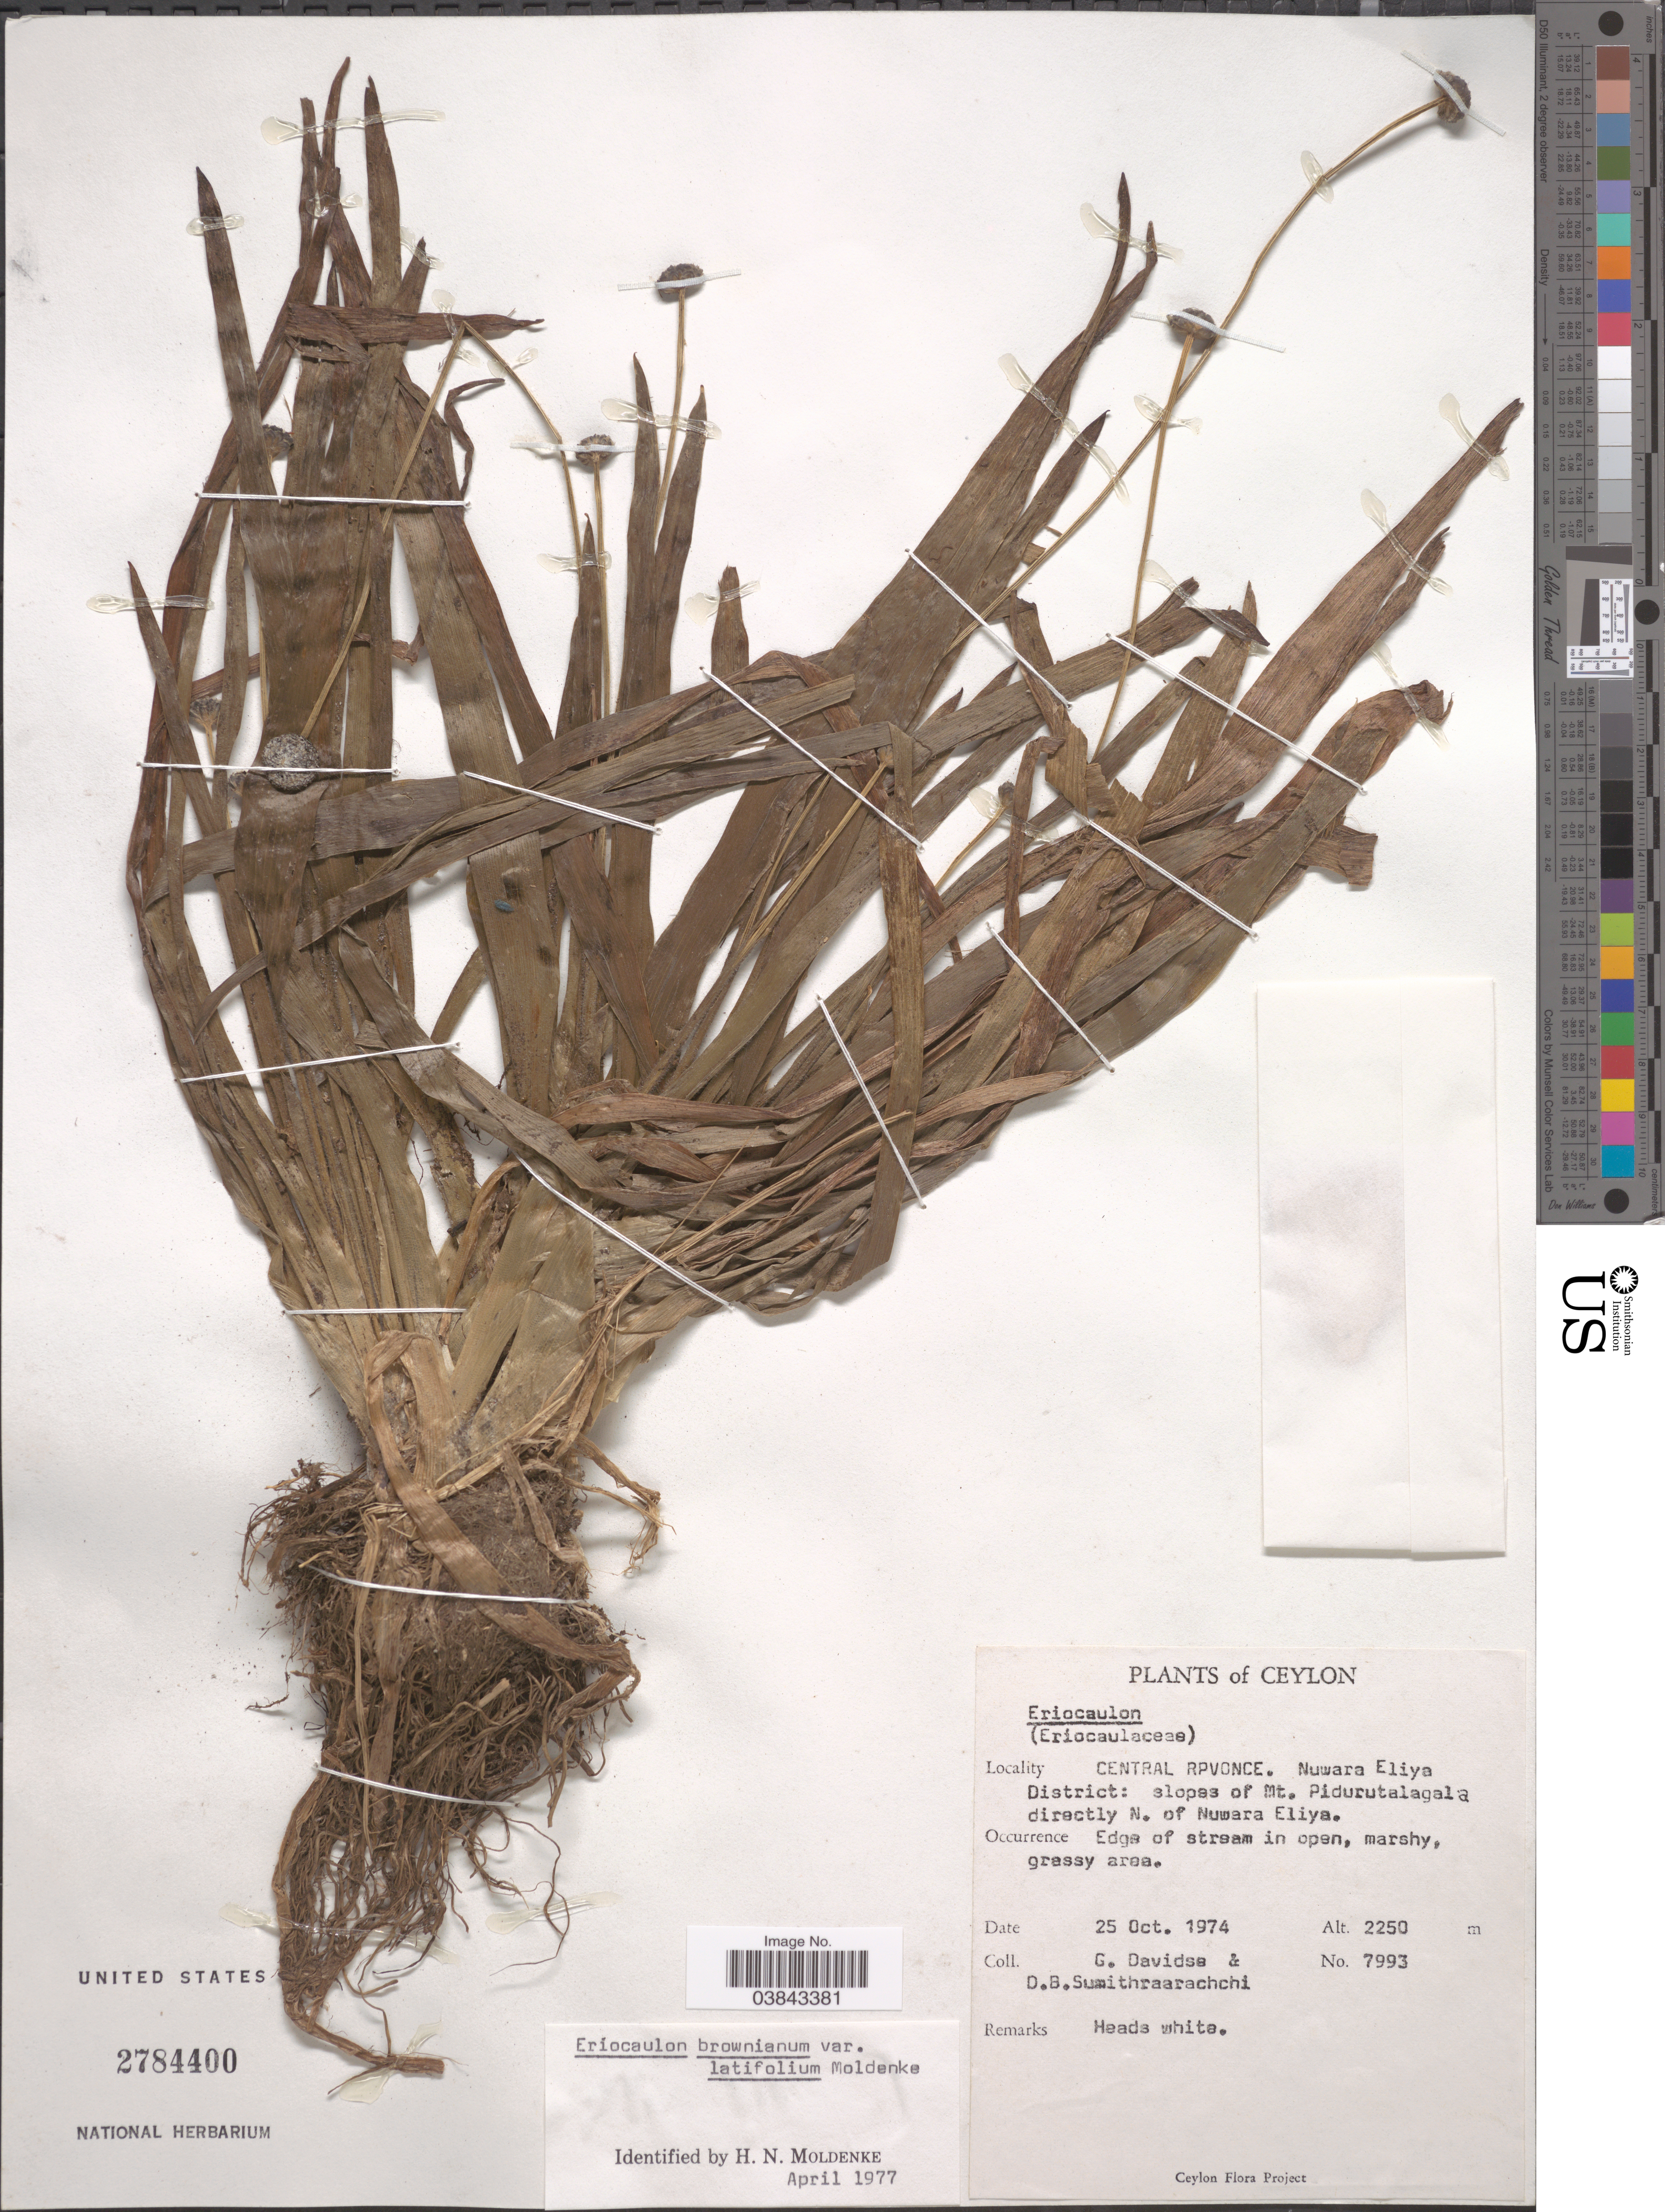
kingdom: Plantae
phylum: Tracheophyta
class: Liliopsida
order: Poales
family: Eriocaulaceae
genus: Eriocaulon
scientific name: Eriocaulon brownianum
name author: Mart.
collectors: G. Davidse & D. B. Sumithraarachchi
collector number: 7993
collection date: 1974-10-25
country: Sri Lanka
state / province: Central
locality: Ceylon. Central Province. Nuwara Eliya District: slopes of Mt. Pidurutalagala directly N. of Nuwara Eliya.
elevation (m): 2250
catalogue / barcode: US 2784400